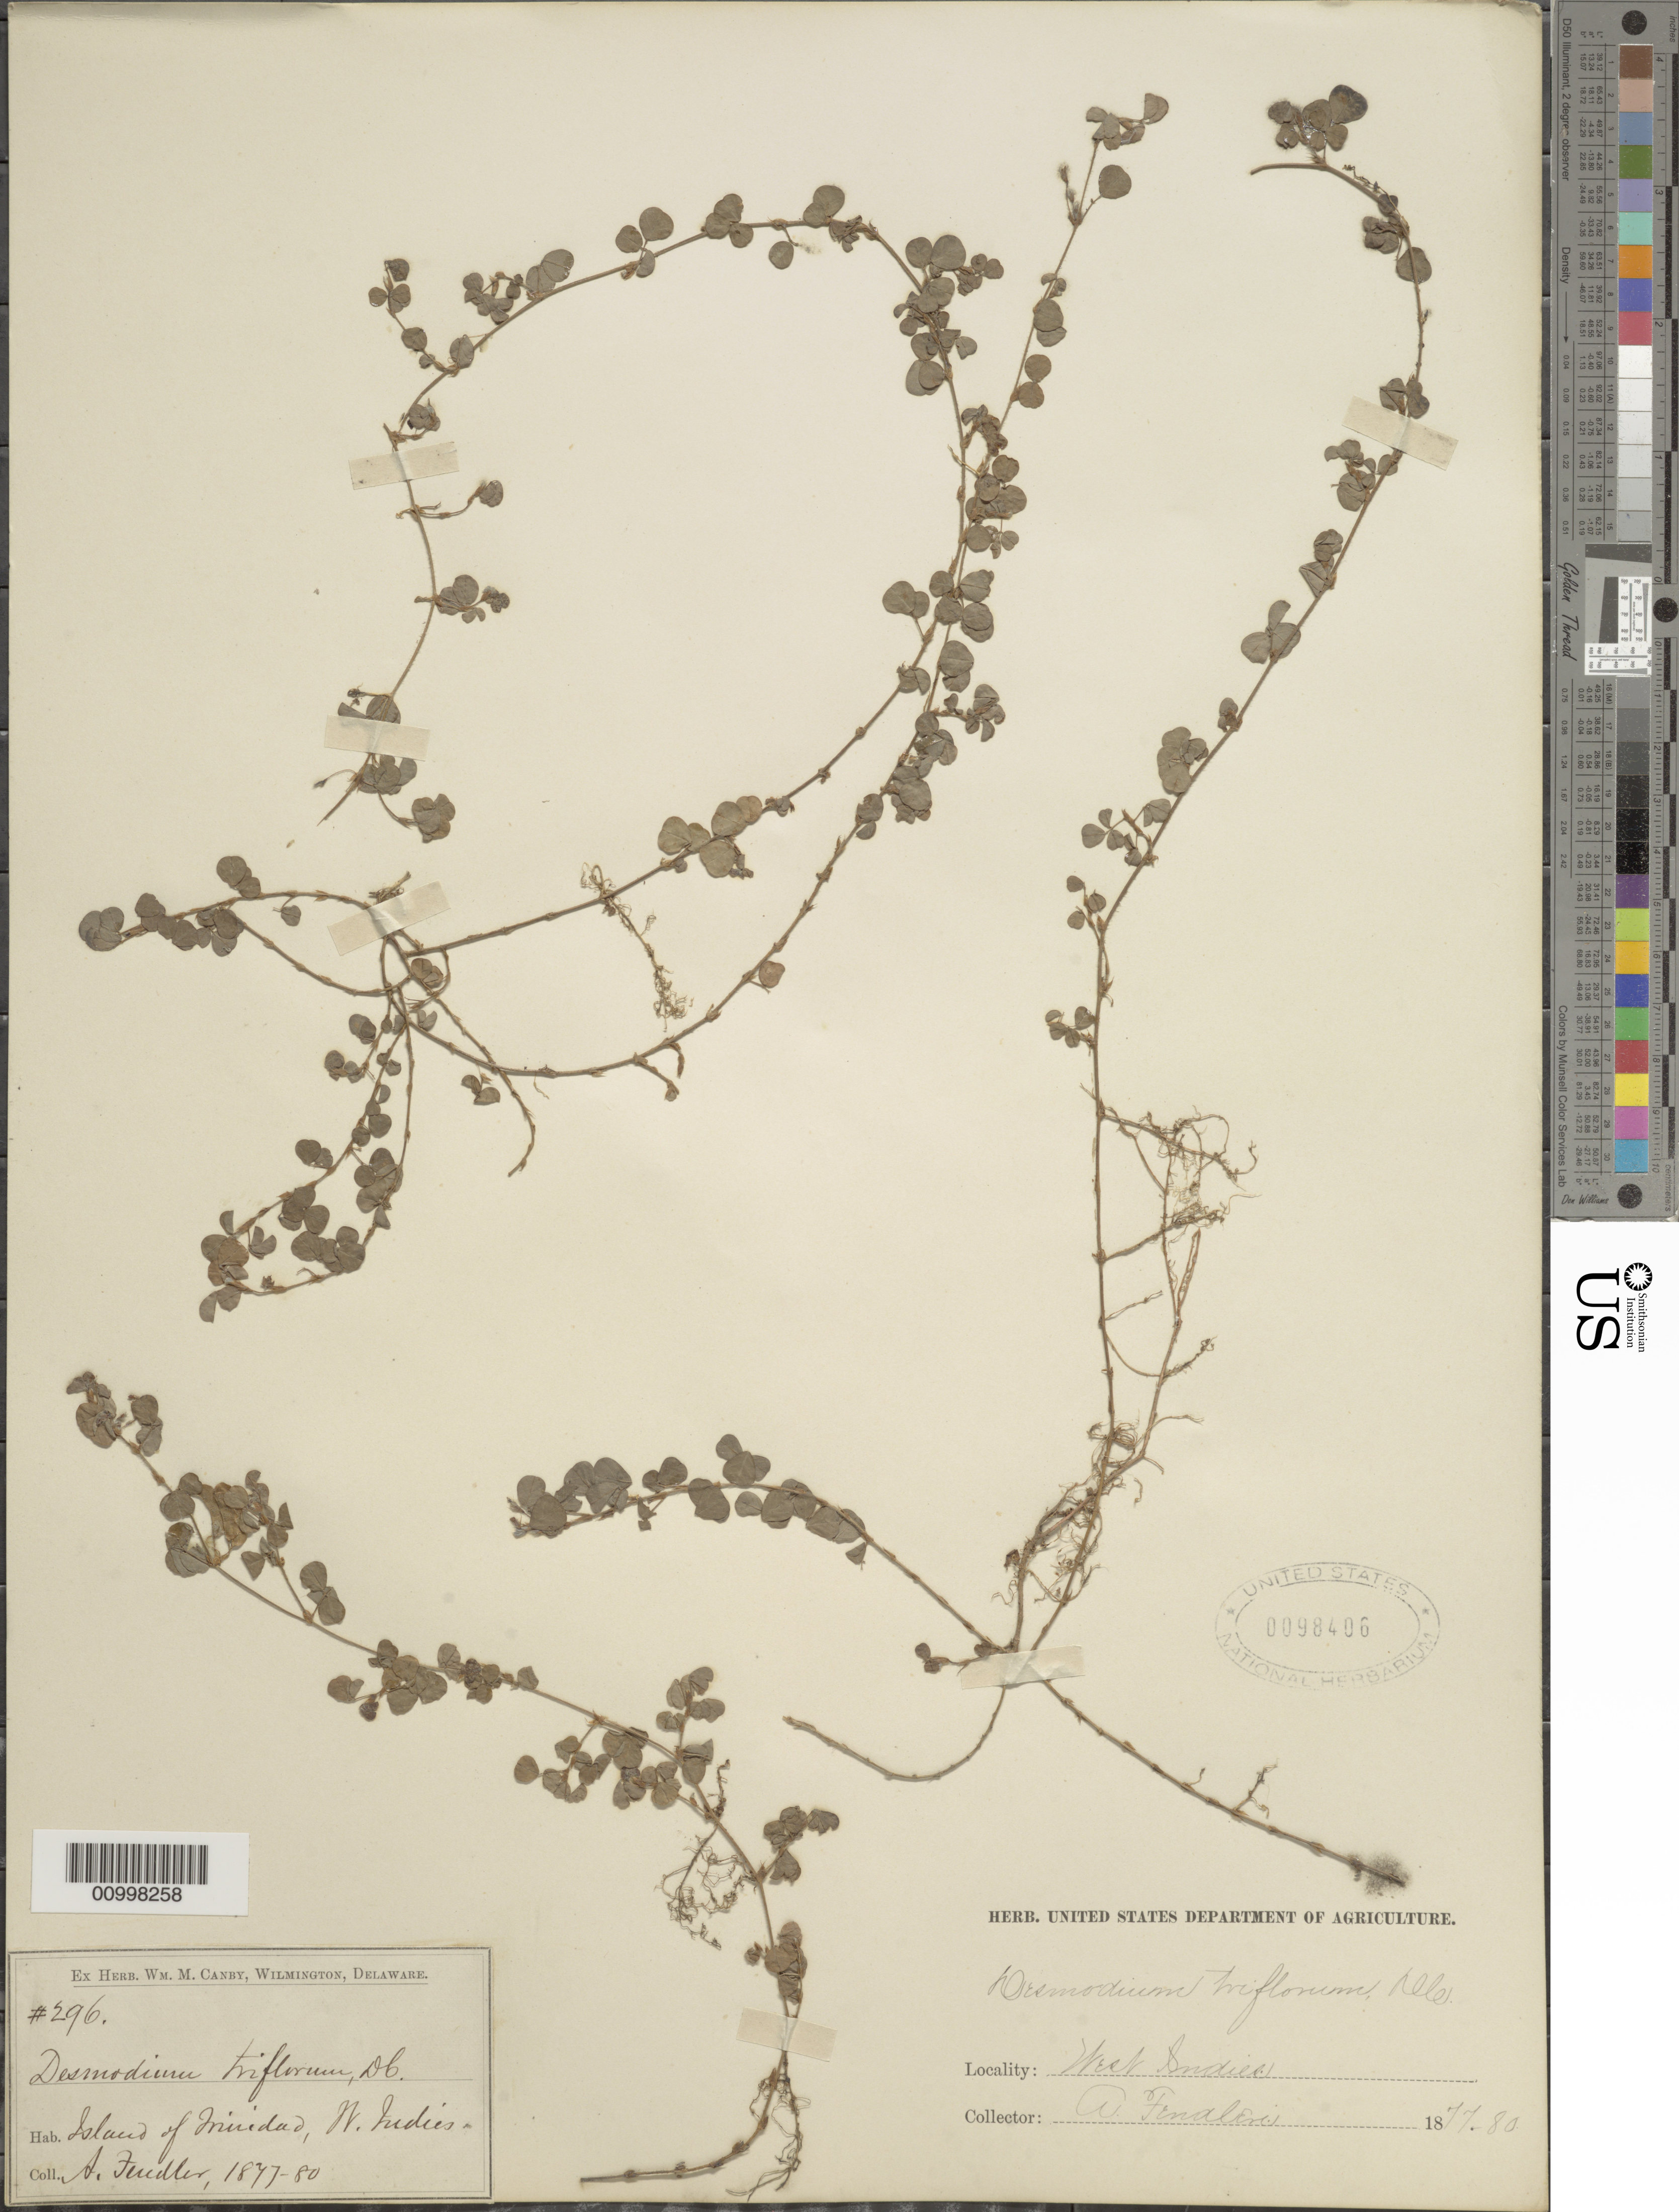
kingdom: Plantae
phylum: Tracheophyta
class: Magnoliopsida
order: Fabales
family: Fabaceae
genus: Grona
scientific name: Grona triflora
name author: (L.) H. Ohashi & K. Ohashi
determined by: Strong, Mark T., (BOT), Smithsonian Institution - National Museum of Natural History (UNITED STATES)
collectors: A. Fendler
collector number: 296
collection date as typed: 01 Jan 1877 to 31 Dec 1880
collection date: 1877-01-01/1880-12-31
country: Trinidad and Tobago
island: Trinidad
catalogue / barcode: US 98406